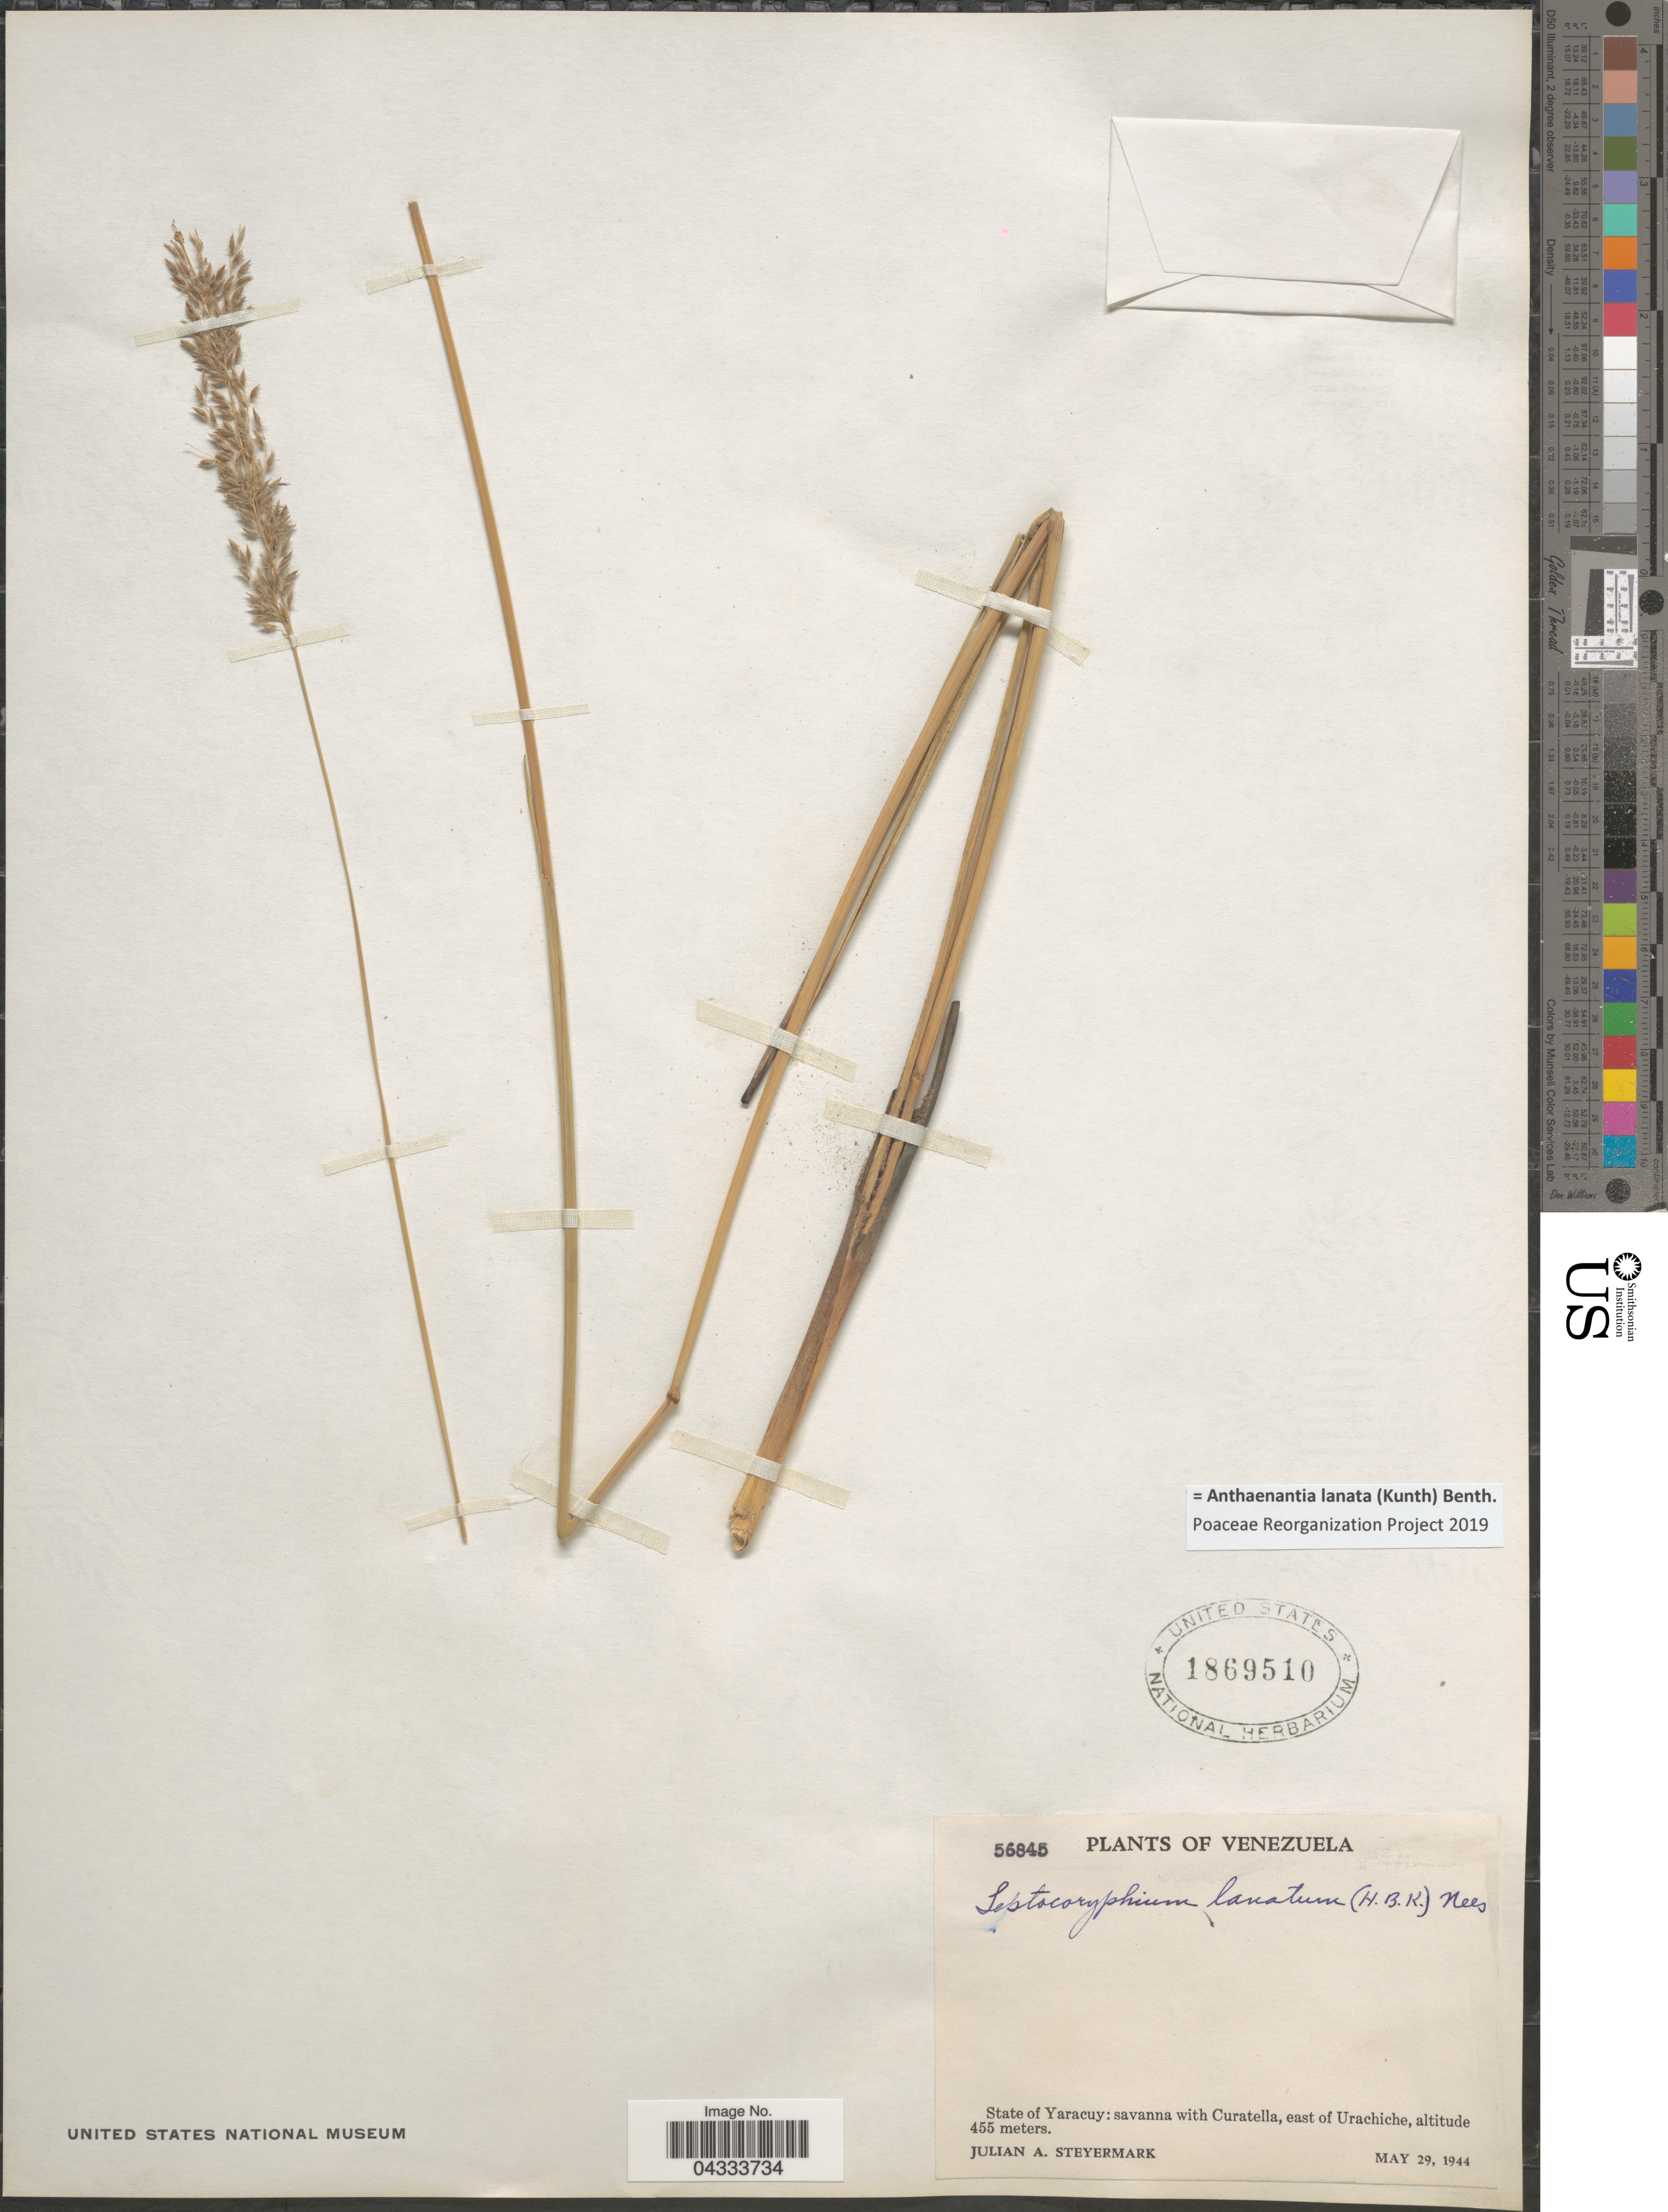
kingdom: Plantae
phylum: Tracheophyta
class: Liliopsida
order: Poales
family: Poaceae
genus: Anthaenantia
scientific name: Anthaenantia lanata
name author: (Kunth) Benth.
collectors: J. Steyermark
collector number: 56845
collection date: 1944-05-29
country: Venezuela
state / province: Yaracuy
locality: Savanna with Curatella, east of Urachiche.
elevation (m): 455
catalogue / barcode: US 1869510